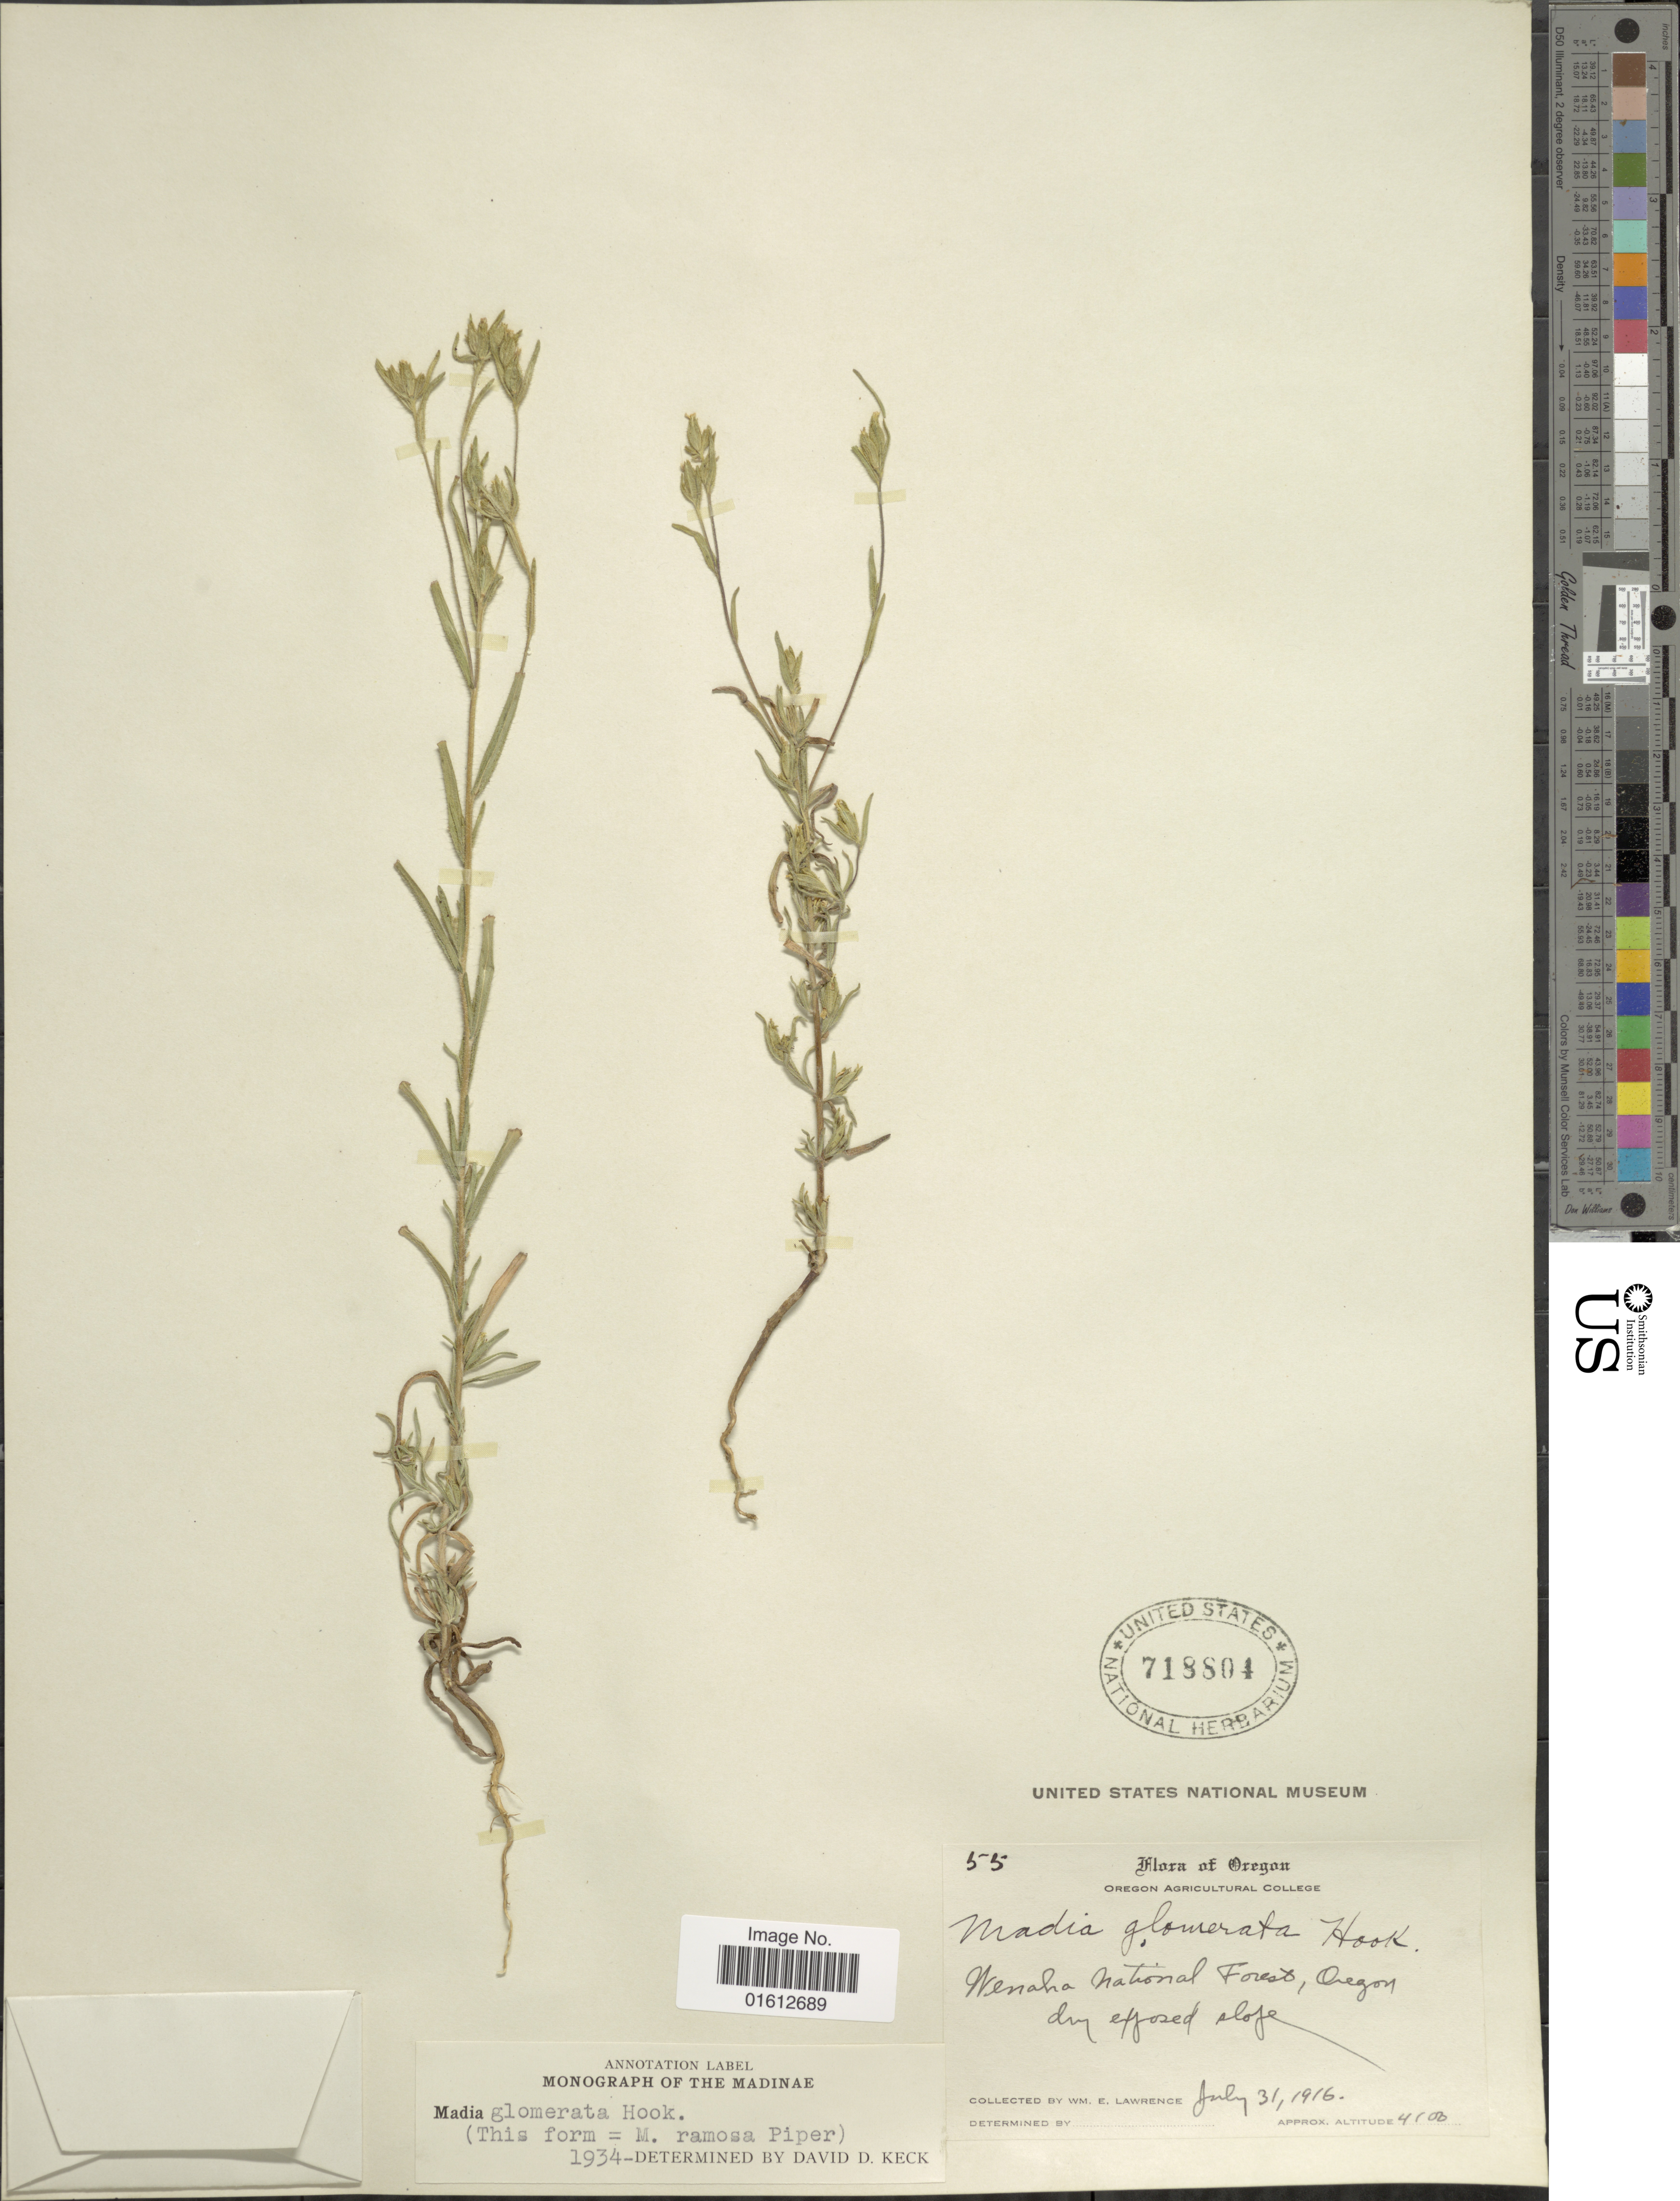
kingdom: Plantae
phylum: Tracheophyta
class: Magnoliopsida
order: Asterales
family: Asteraceae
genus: Madia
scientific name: Madia glomerata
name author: Hook.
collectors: W. Lawrence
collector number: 55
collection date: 1916-07-31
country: United States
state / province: Oregon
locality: Wenaha National Forest.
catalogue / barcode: US 718804